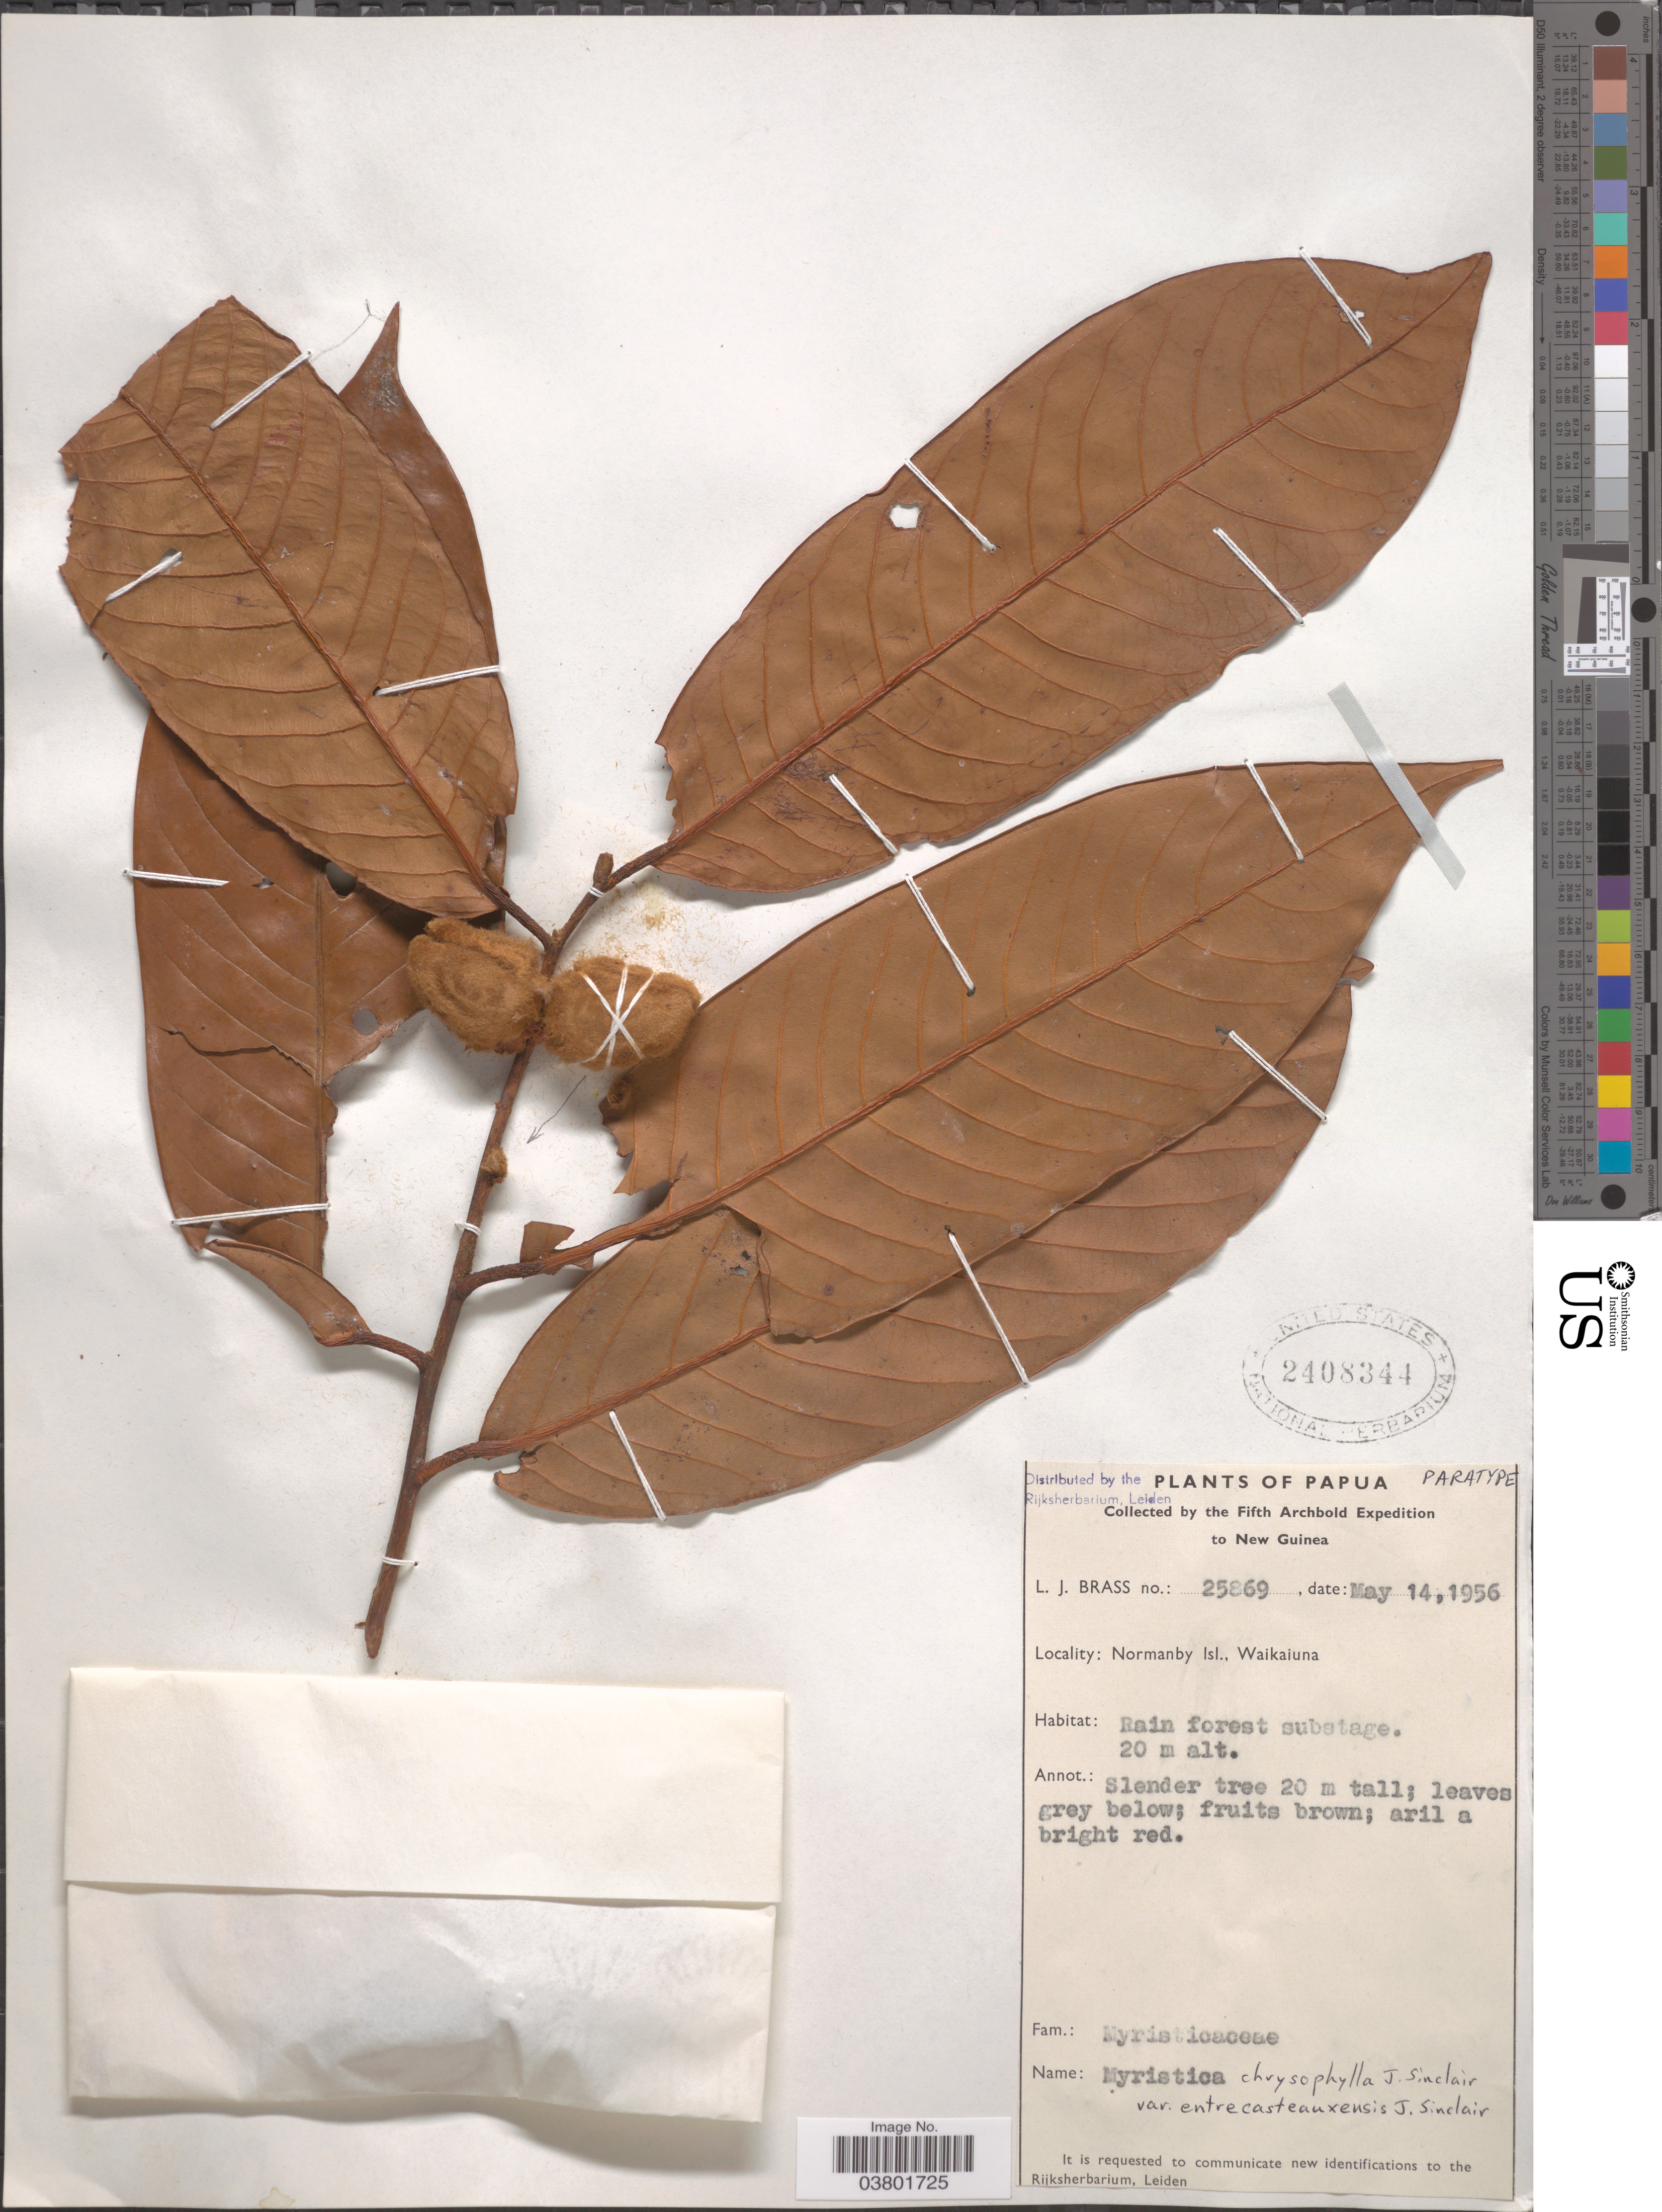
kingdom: Plantae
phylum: Tracheophyta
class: Magnoliopsida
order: Magnoliales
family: Myristicaceae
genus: Myristica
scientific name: Myristica chrysophylla var. entrecasteauxensis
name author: J. Sinclair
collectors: L. J. Brass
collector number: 25869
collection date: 1956-05-14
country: Papua New Guinea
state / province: Milne Bay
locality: Papua. New Guinea. Normanby Isl., Waikaiuna.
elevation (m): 20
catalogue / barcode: US 2408344